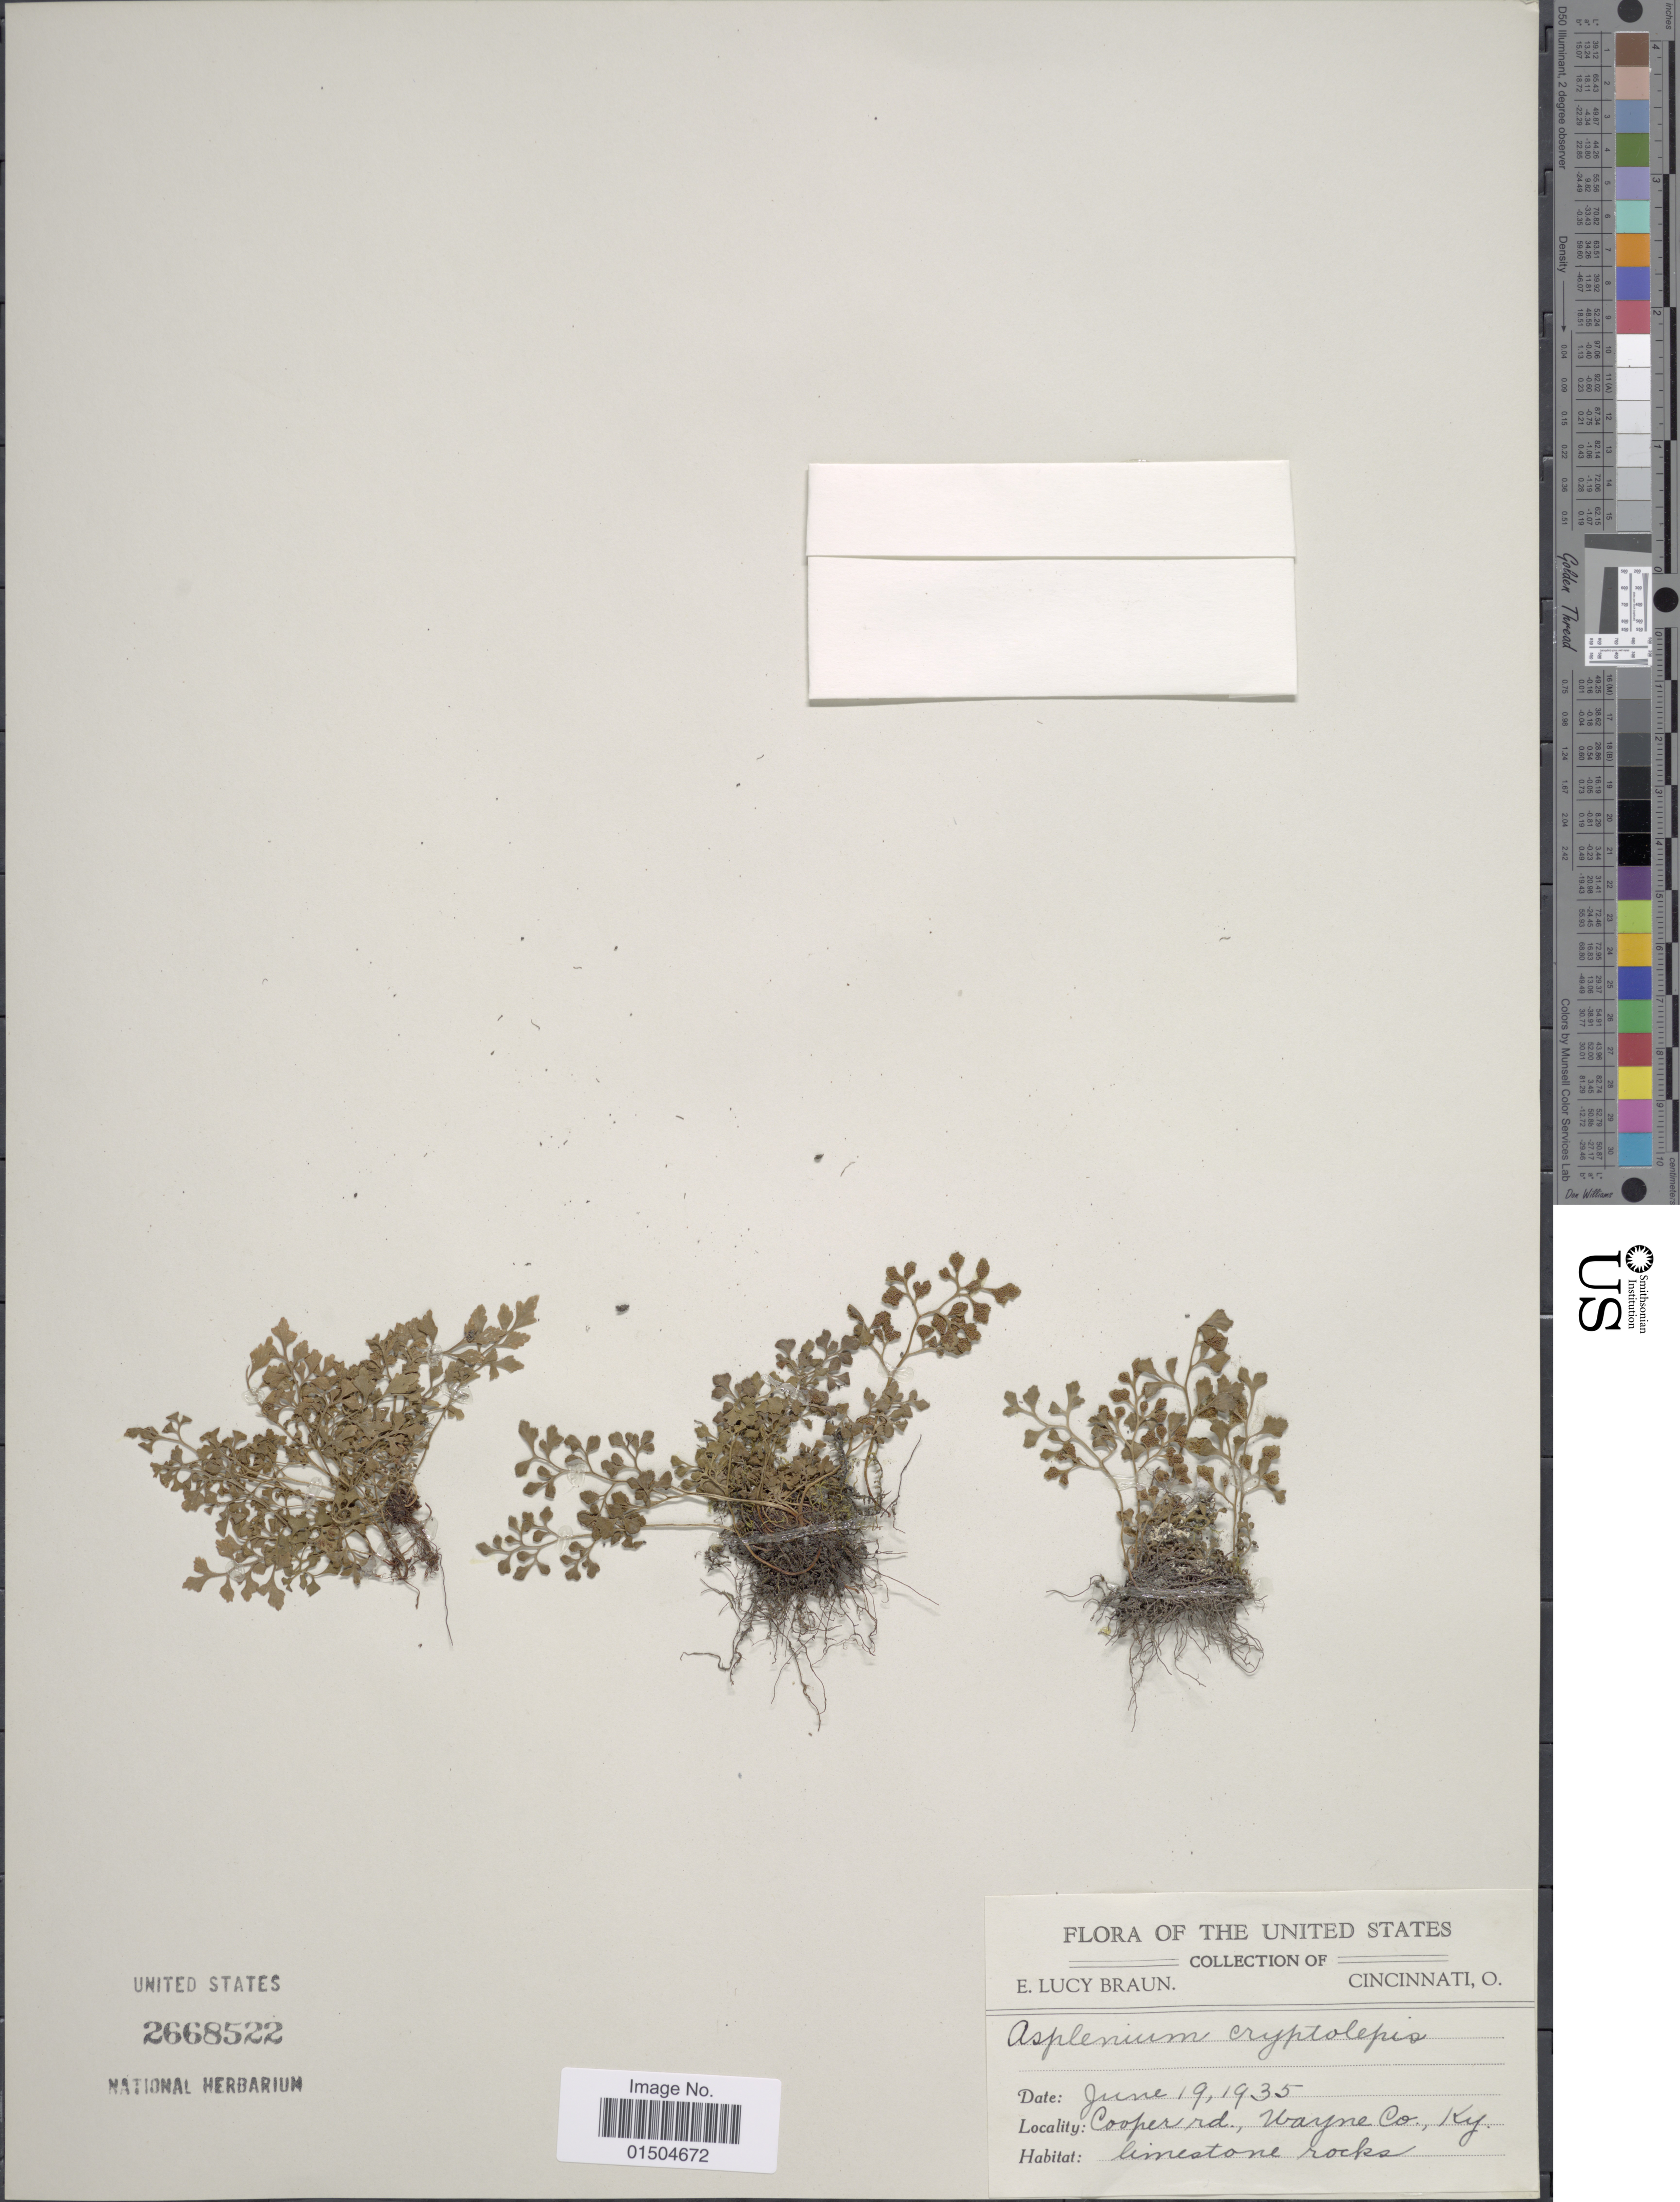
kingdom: Plantae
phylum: Tracheophyta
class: Polypodiopsida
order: Polypodiales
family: Aspleniaceae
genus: Asplenium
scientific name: Asplenium ruta-muraria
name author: L.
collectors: E. L. Braun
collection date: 1935-06-19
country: United States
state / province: Kentucky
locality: Cooper rd., Wayne Co.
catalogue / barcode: US 2668522